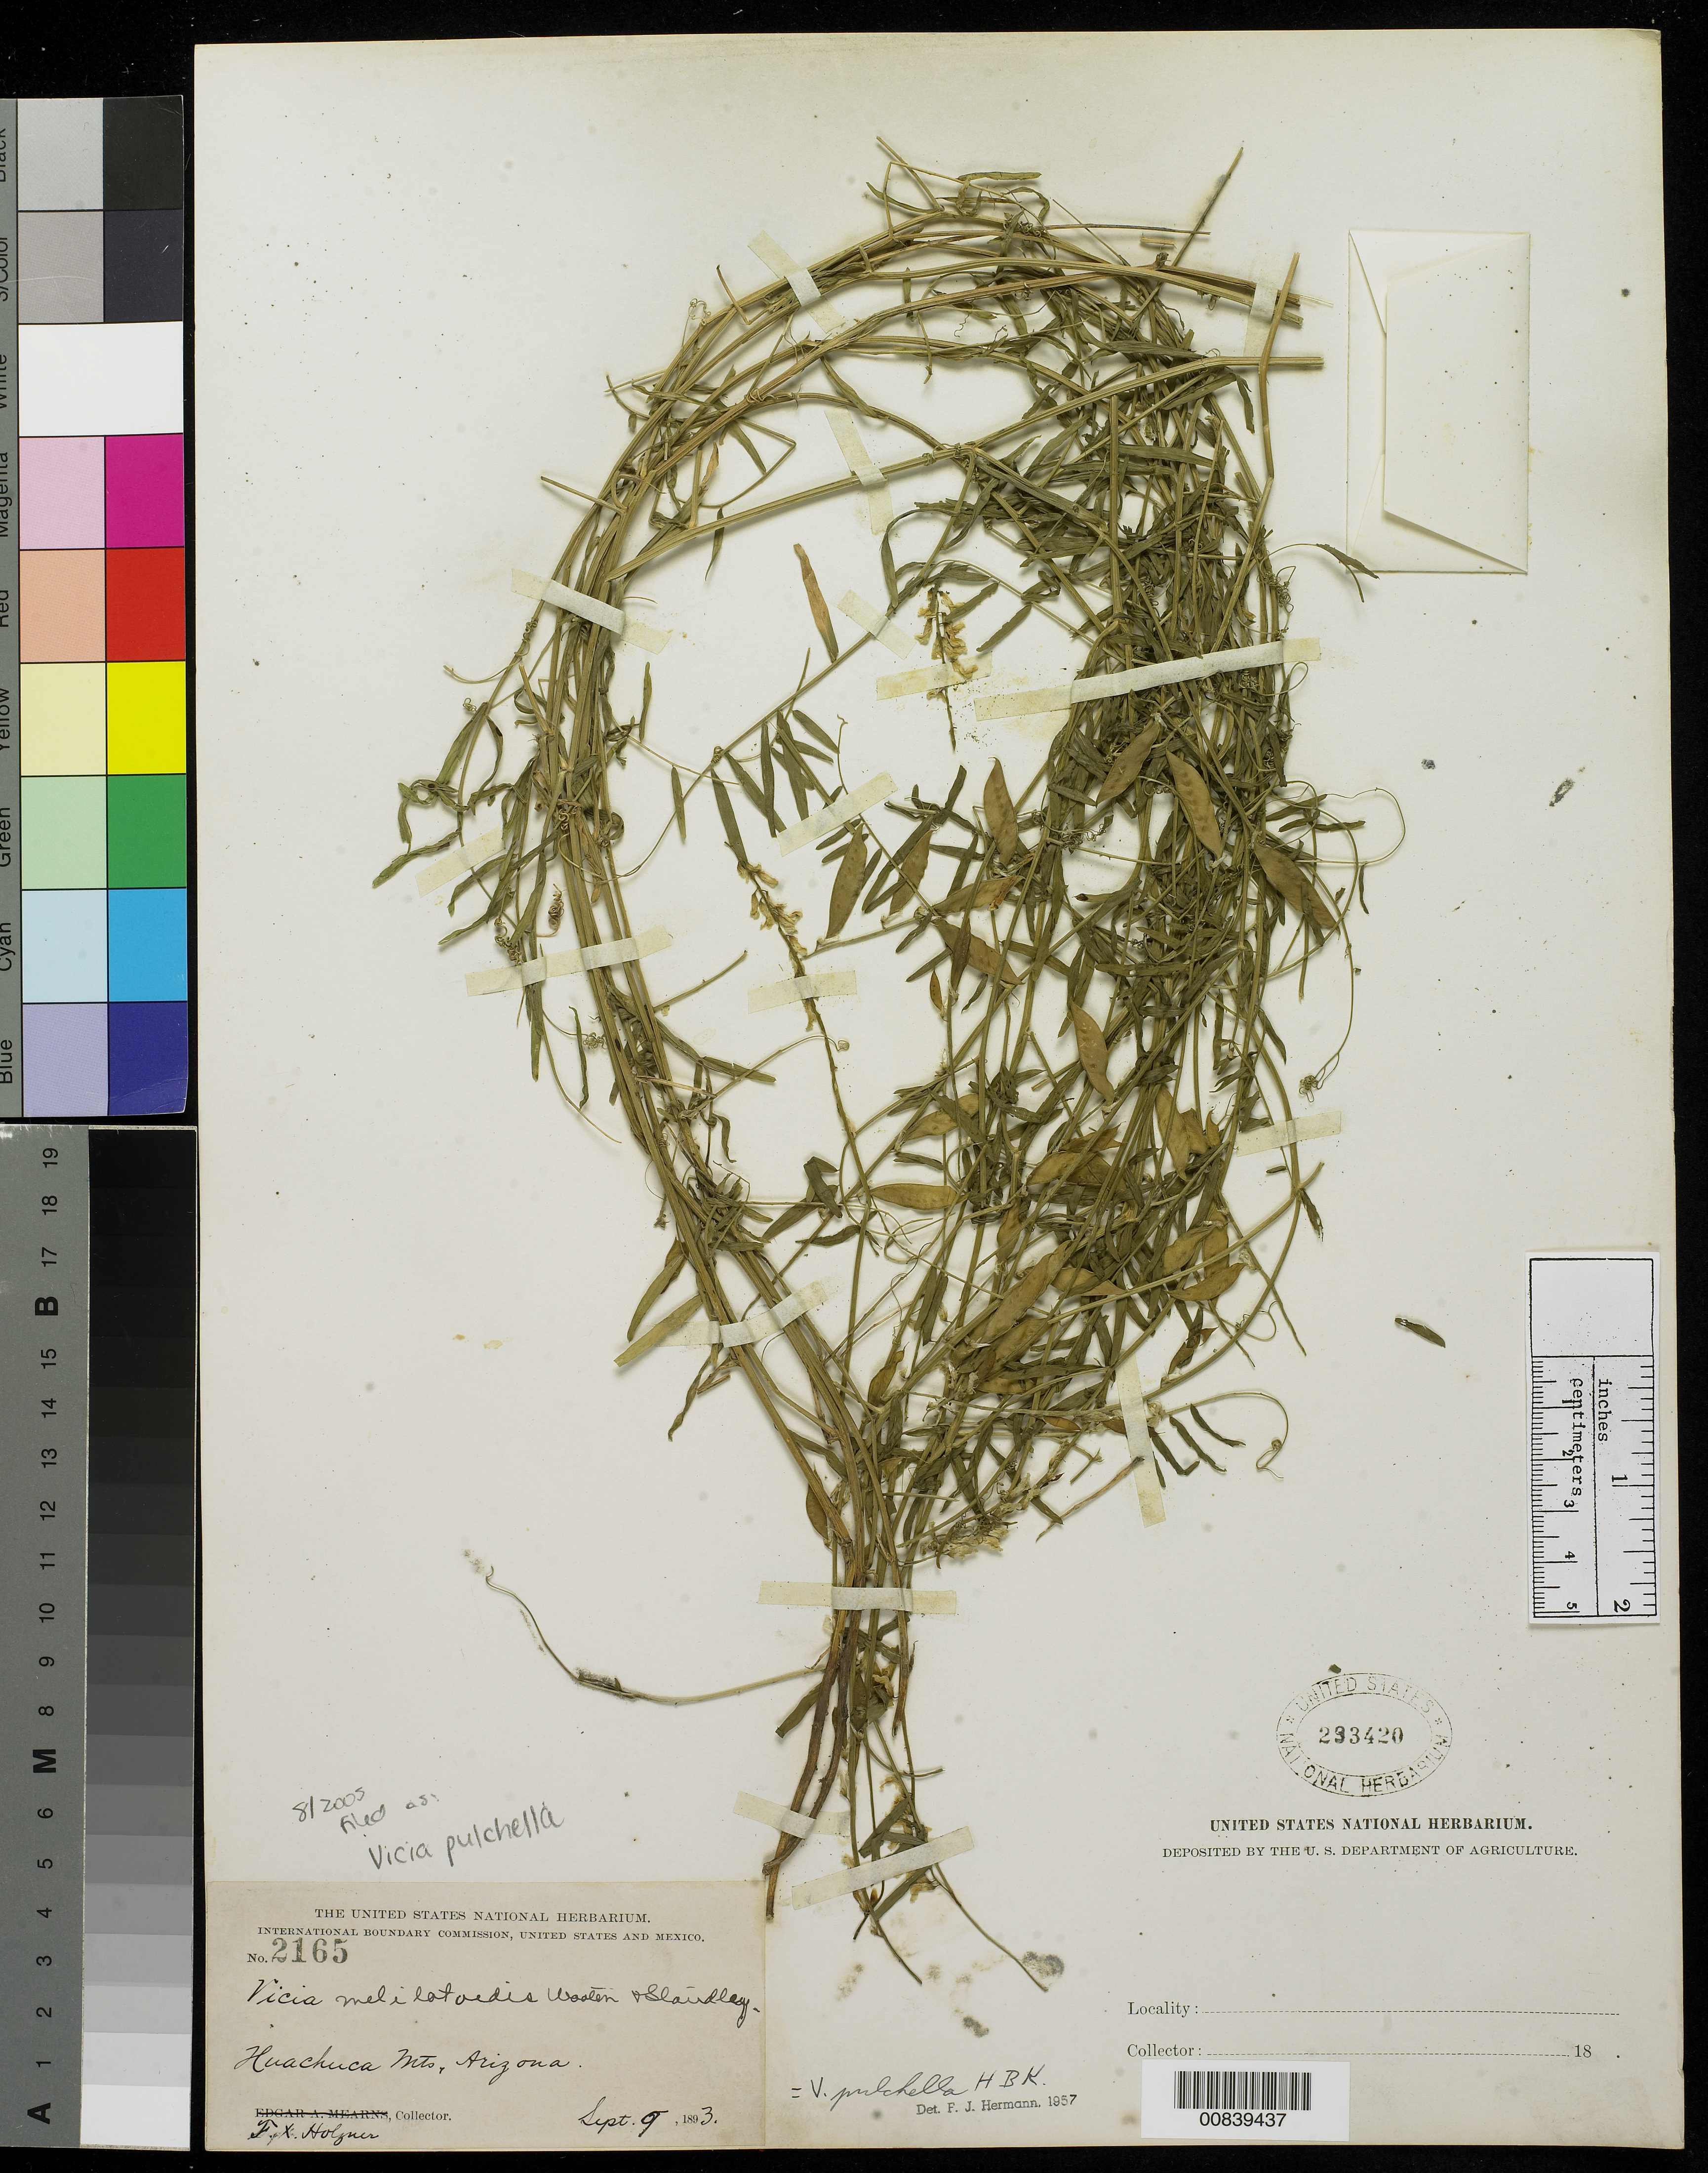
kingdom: Plantae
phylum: Tracheophyta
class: Magnoliopsida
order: Fabales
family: Fabaceae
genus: Vicia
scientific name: Vicia pulchella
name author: Kunth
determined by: Hermann, F. J.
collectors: F. X. Holzner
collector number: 2165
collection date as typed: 09 Sep 1893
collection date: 1893-09-09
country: United States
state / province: Arizona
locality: Huachuca Mts.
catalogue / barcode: US 293420